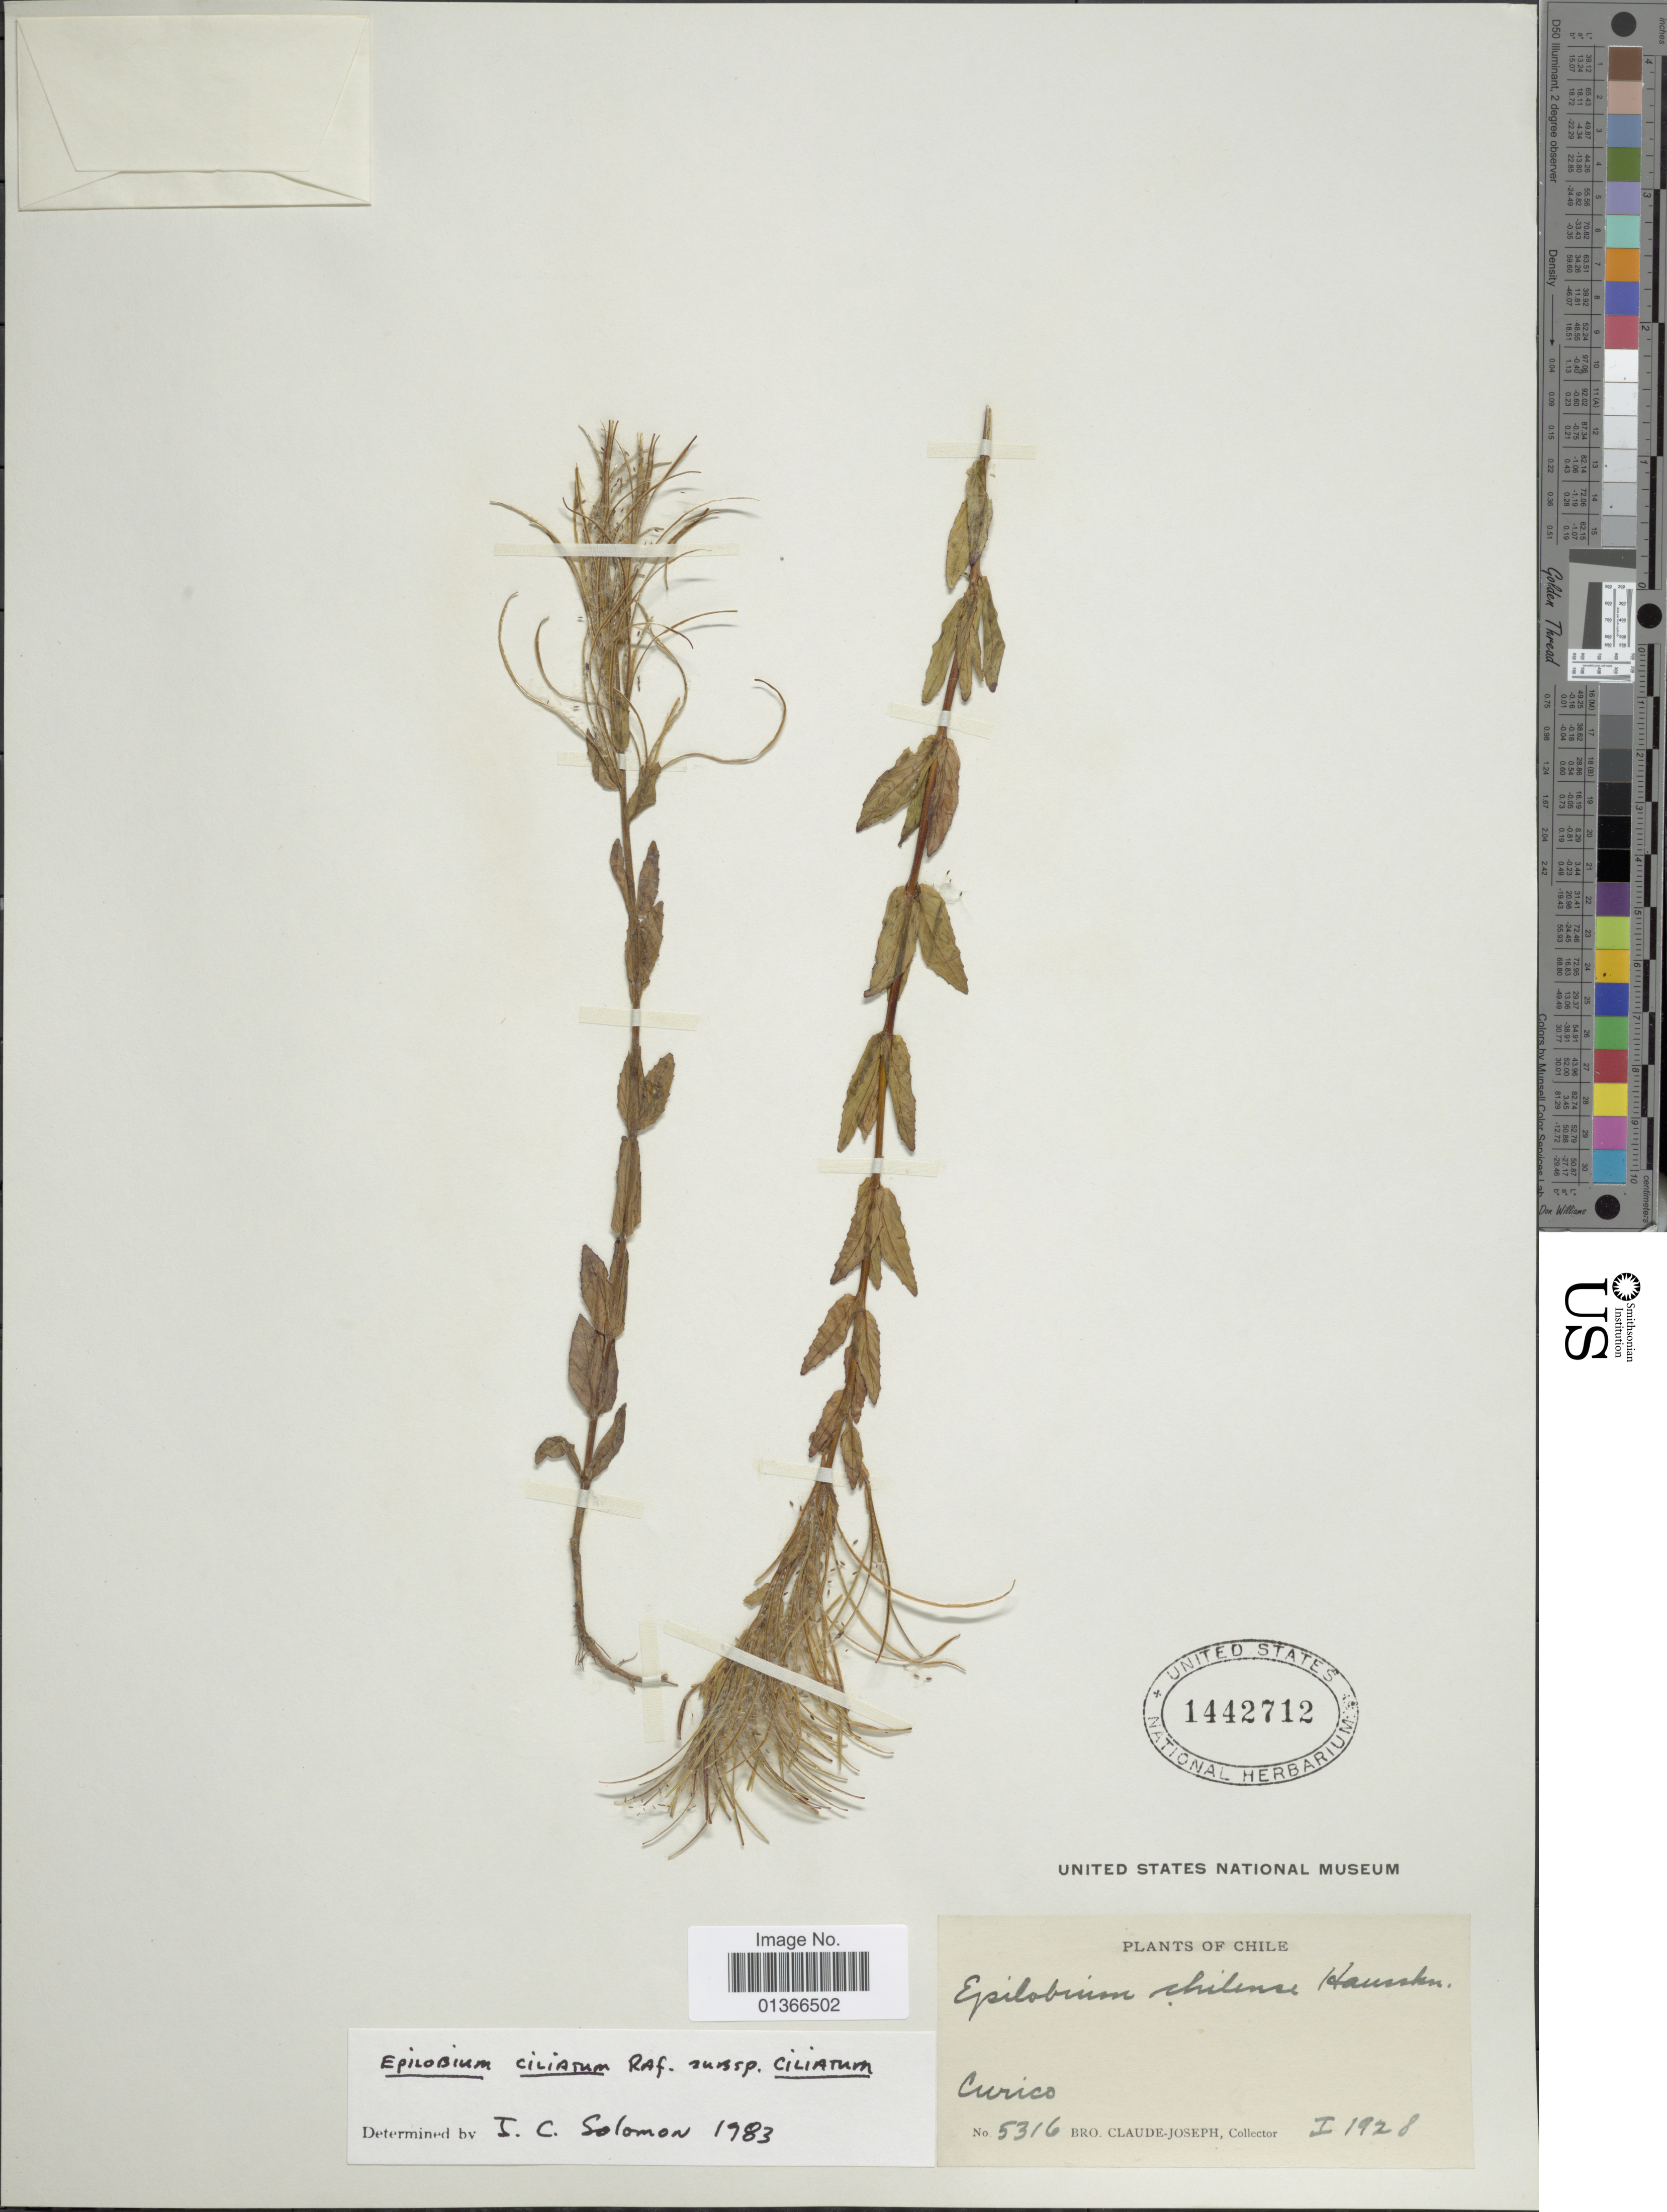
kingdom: Plantae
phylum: Tracheophyta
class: Magnoliopsida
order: Myrtales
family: Onagraceae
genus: Epilobium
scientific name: Epilobium ciliatum subsp. ciliatum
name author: Raf.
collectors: Bro. Claude-Joseph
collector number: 5316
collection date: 1928-01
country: Chile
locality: Curico.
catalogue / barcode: US 1442712